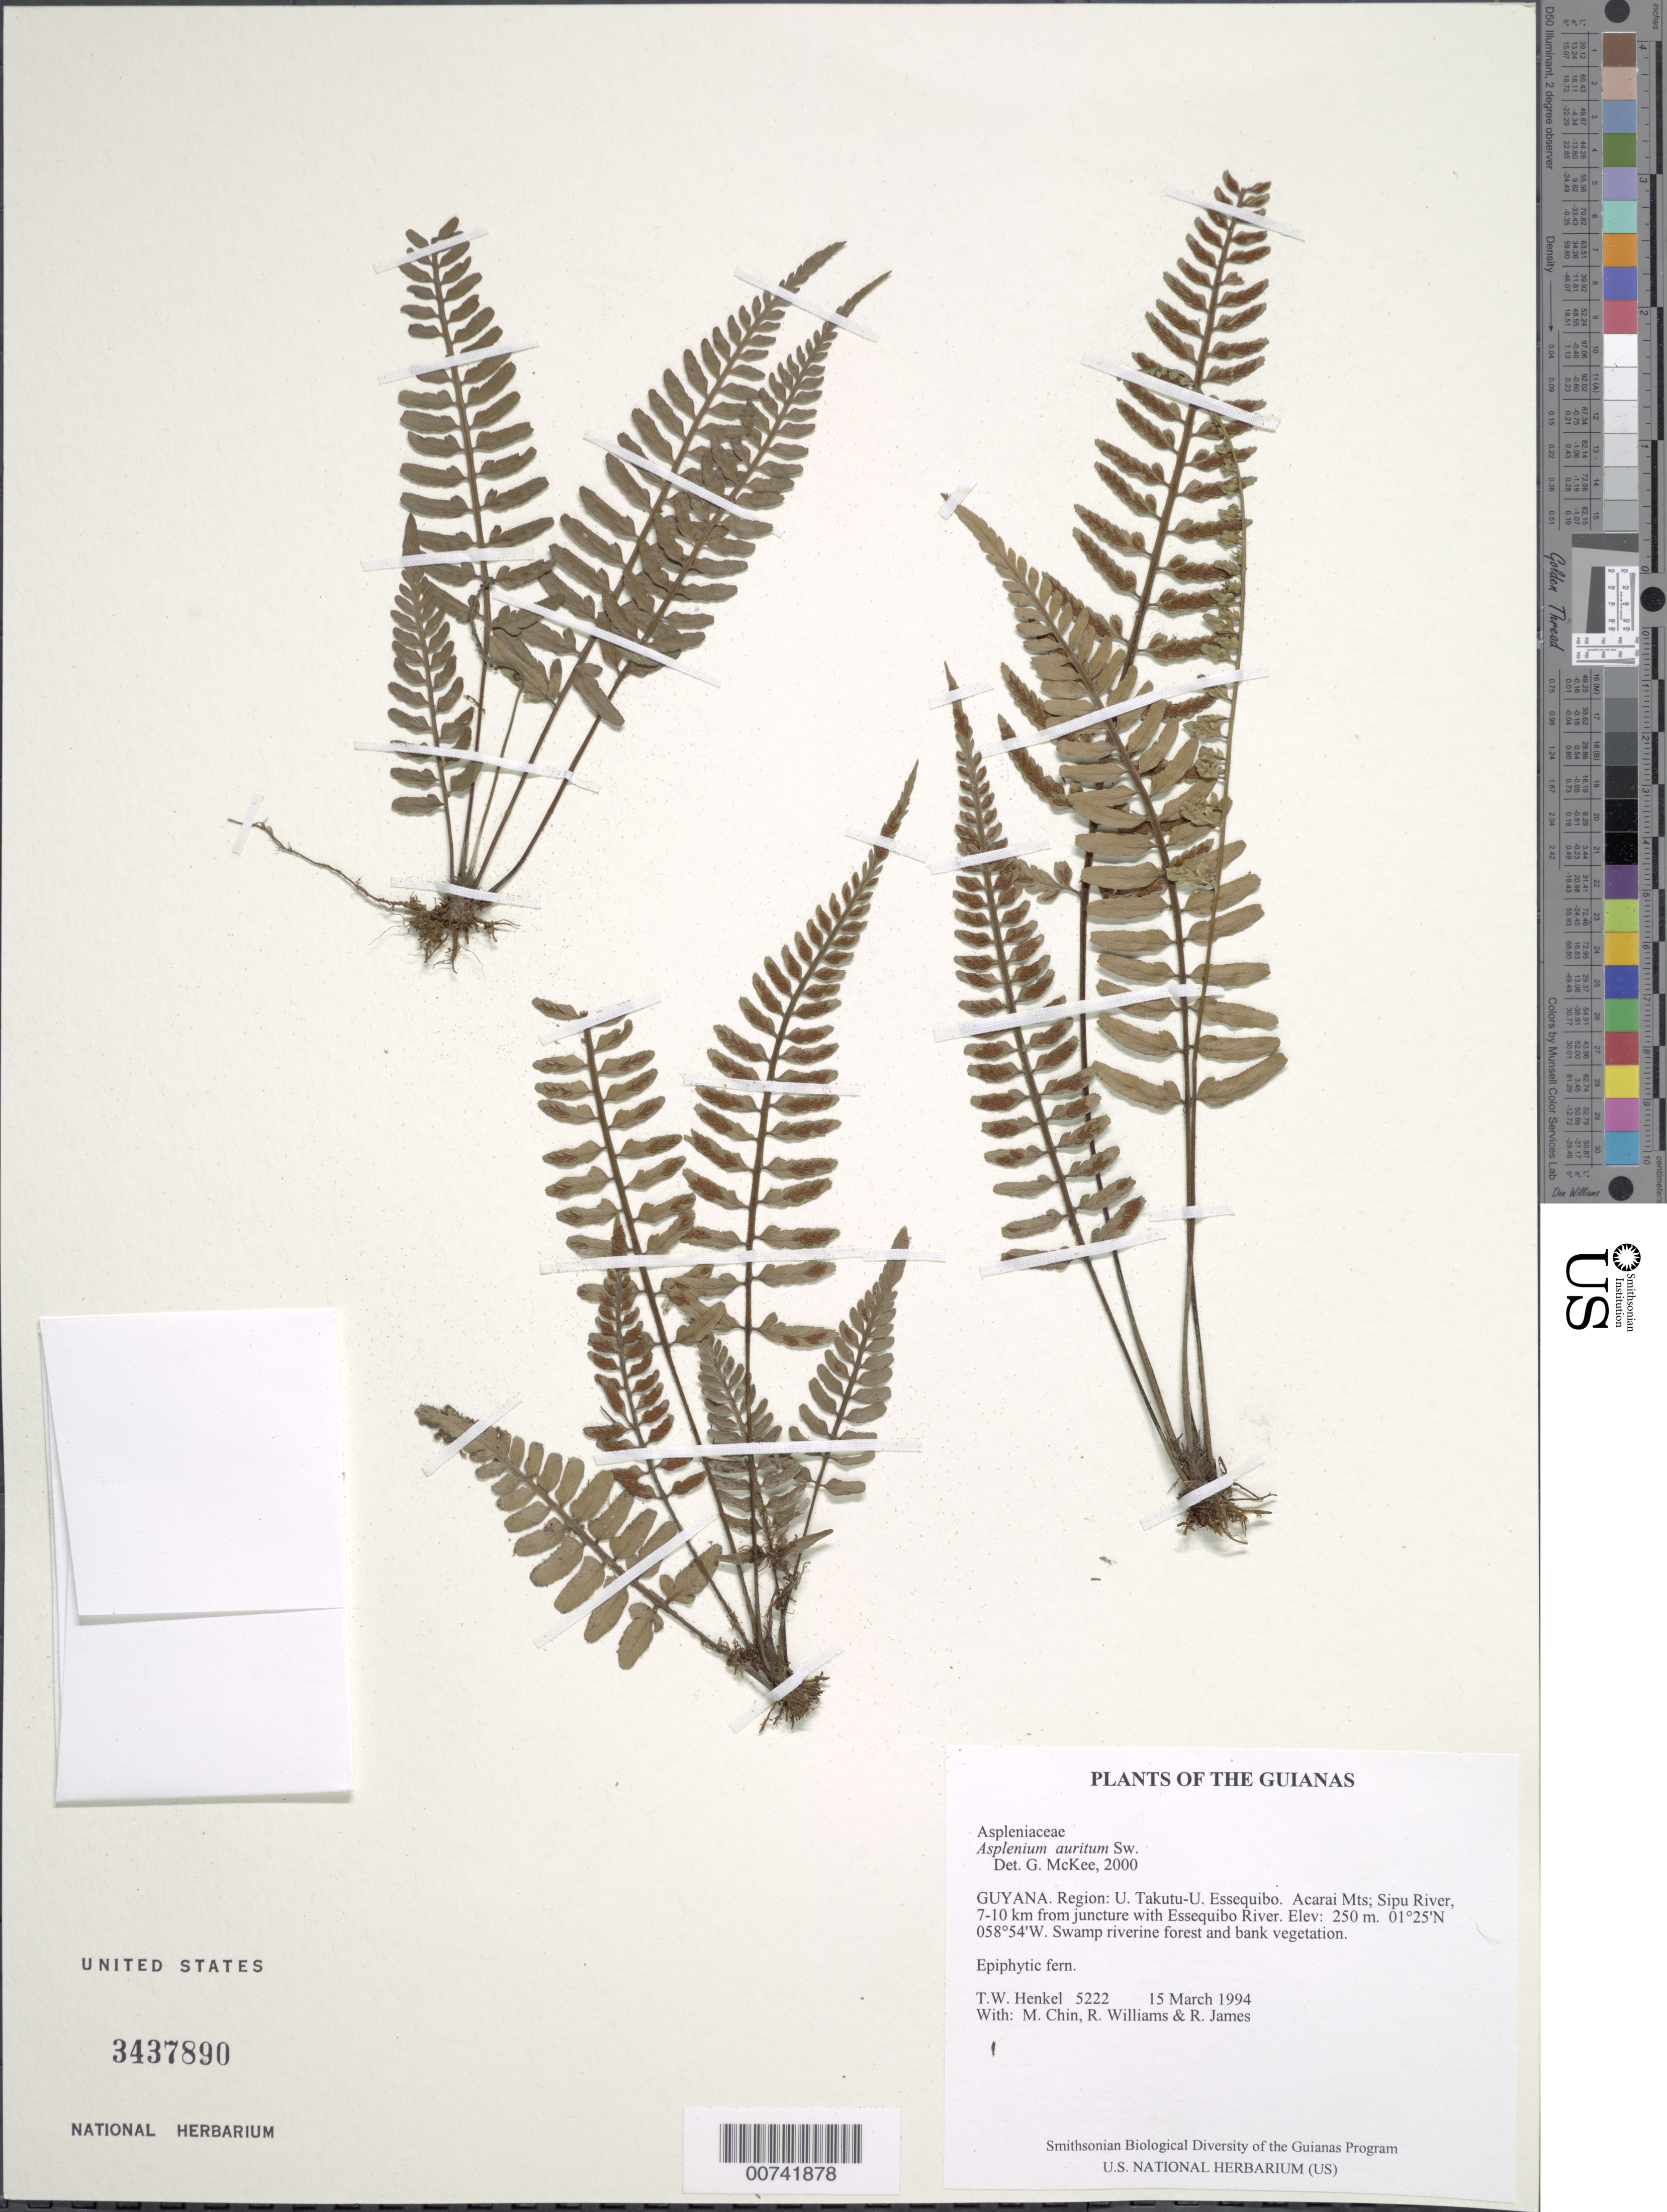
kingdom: Plantae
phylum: Tracheophyta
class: Polypodiopsida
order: Polypodiales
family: Aspleniaceae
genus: Asplenium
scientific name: Asplenium auritum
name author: Sw.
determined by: McKee, G. S., (US), NMNH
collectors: T. Henkel, M. Chin, R. Williams & R. James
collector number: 5222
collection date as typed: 15 March 1994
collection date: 1994-03-15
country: Guyana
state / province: U. Takutu-U. Essequibo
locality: Acarai Mts; Sipu River, 7-10 km from juncture with Essequibo River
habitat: Swamp riverine forest and bank vegetation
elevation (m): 250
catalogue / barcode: US 3437890